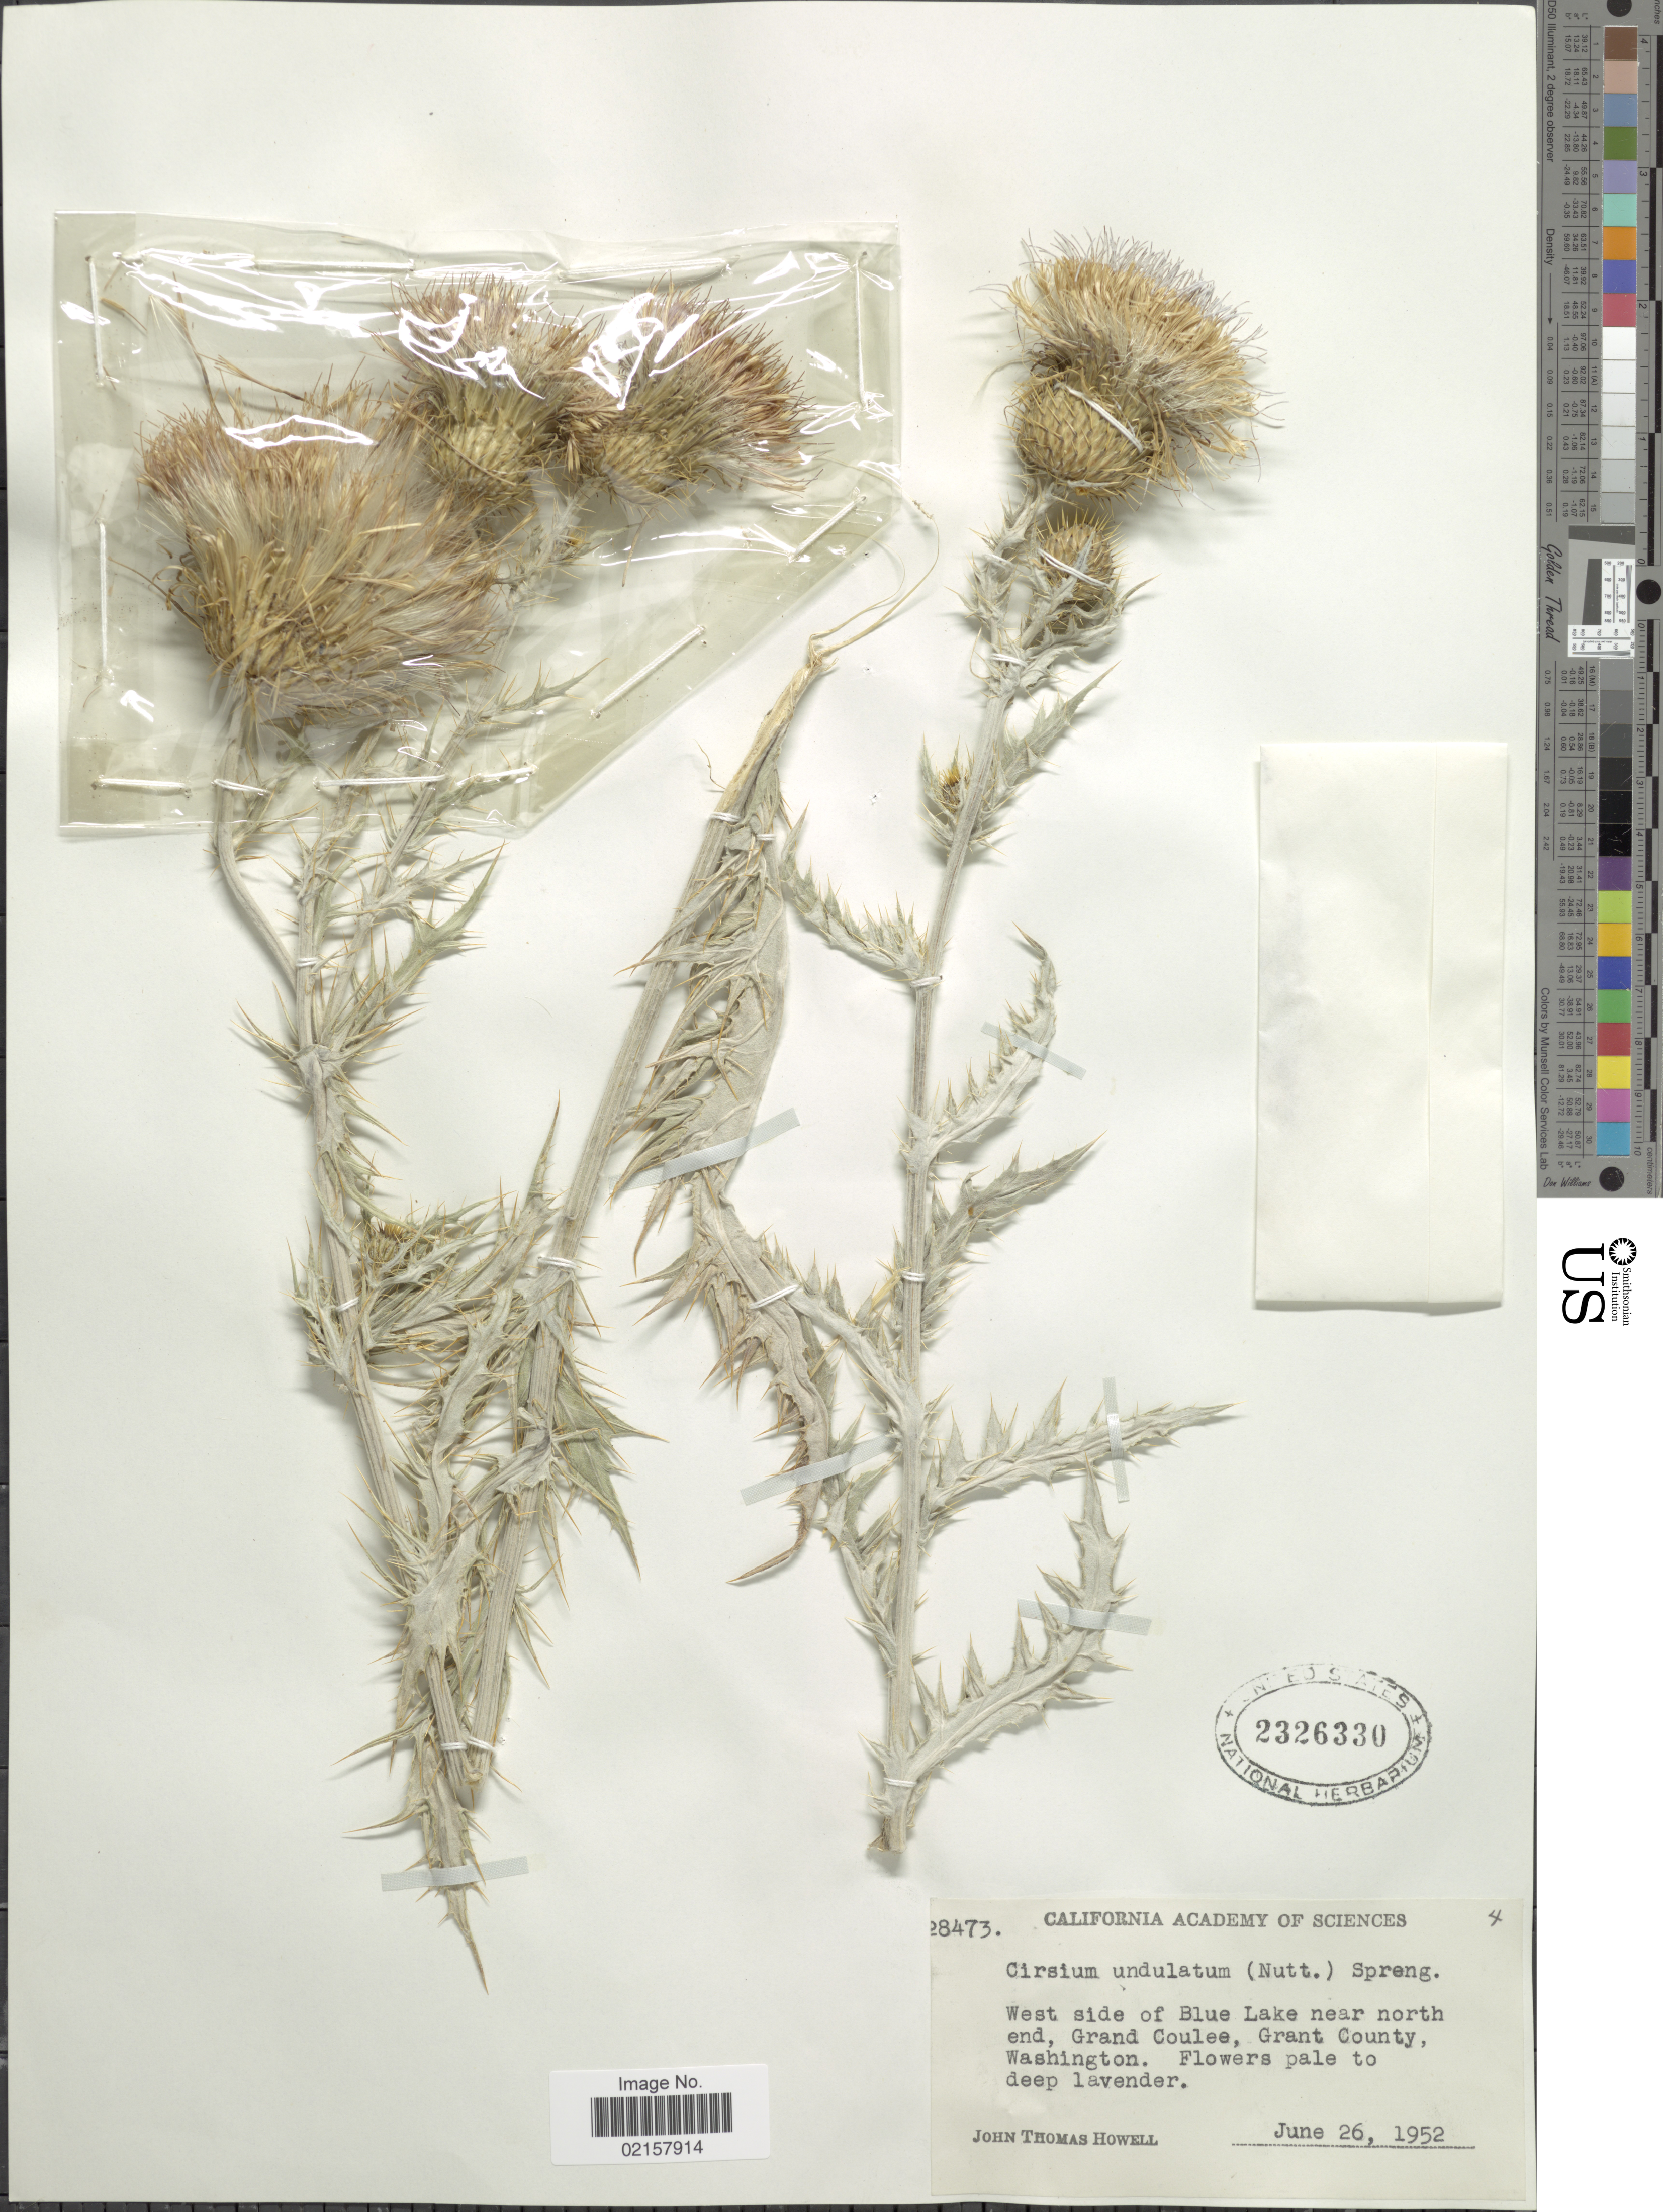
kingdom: Plantae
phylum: Tracheophyta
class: Magnoliopsida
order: Asterales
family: Asteraceae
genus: Cirsium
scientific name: Cirsium undulatum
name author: (Nutt.) Spreng.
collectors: J. T. Howell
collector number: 28473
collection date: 1952-06-26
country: United States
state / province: Washington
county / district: Grant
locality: West side of Blue Lake near north end, Grand Coulee, Grant County.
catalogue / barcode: US 2326330